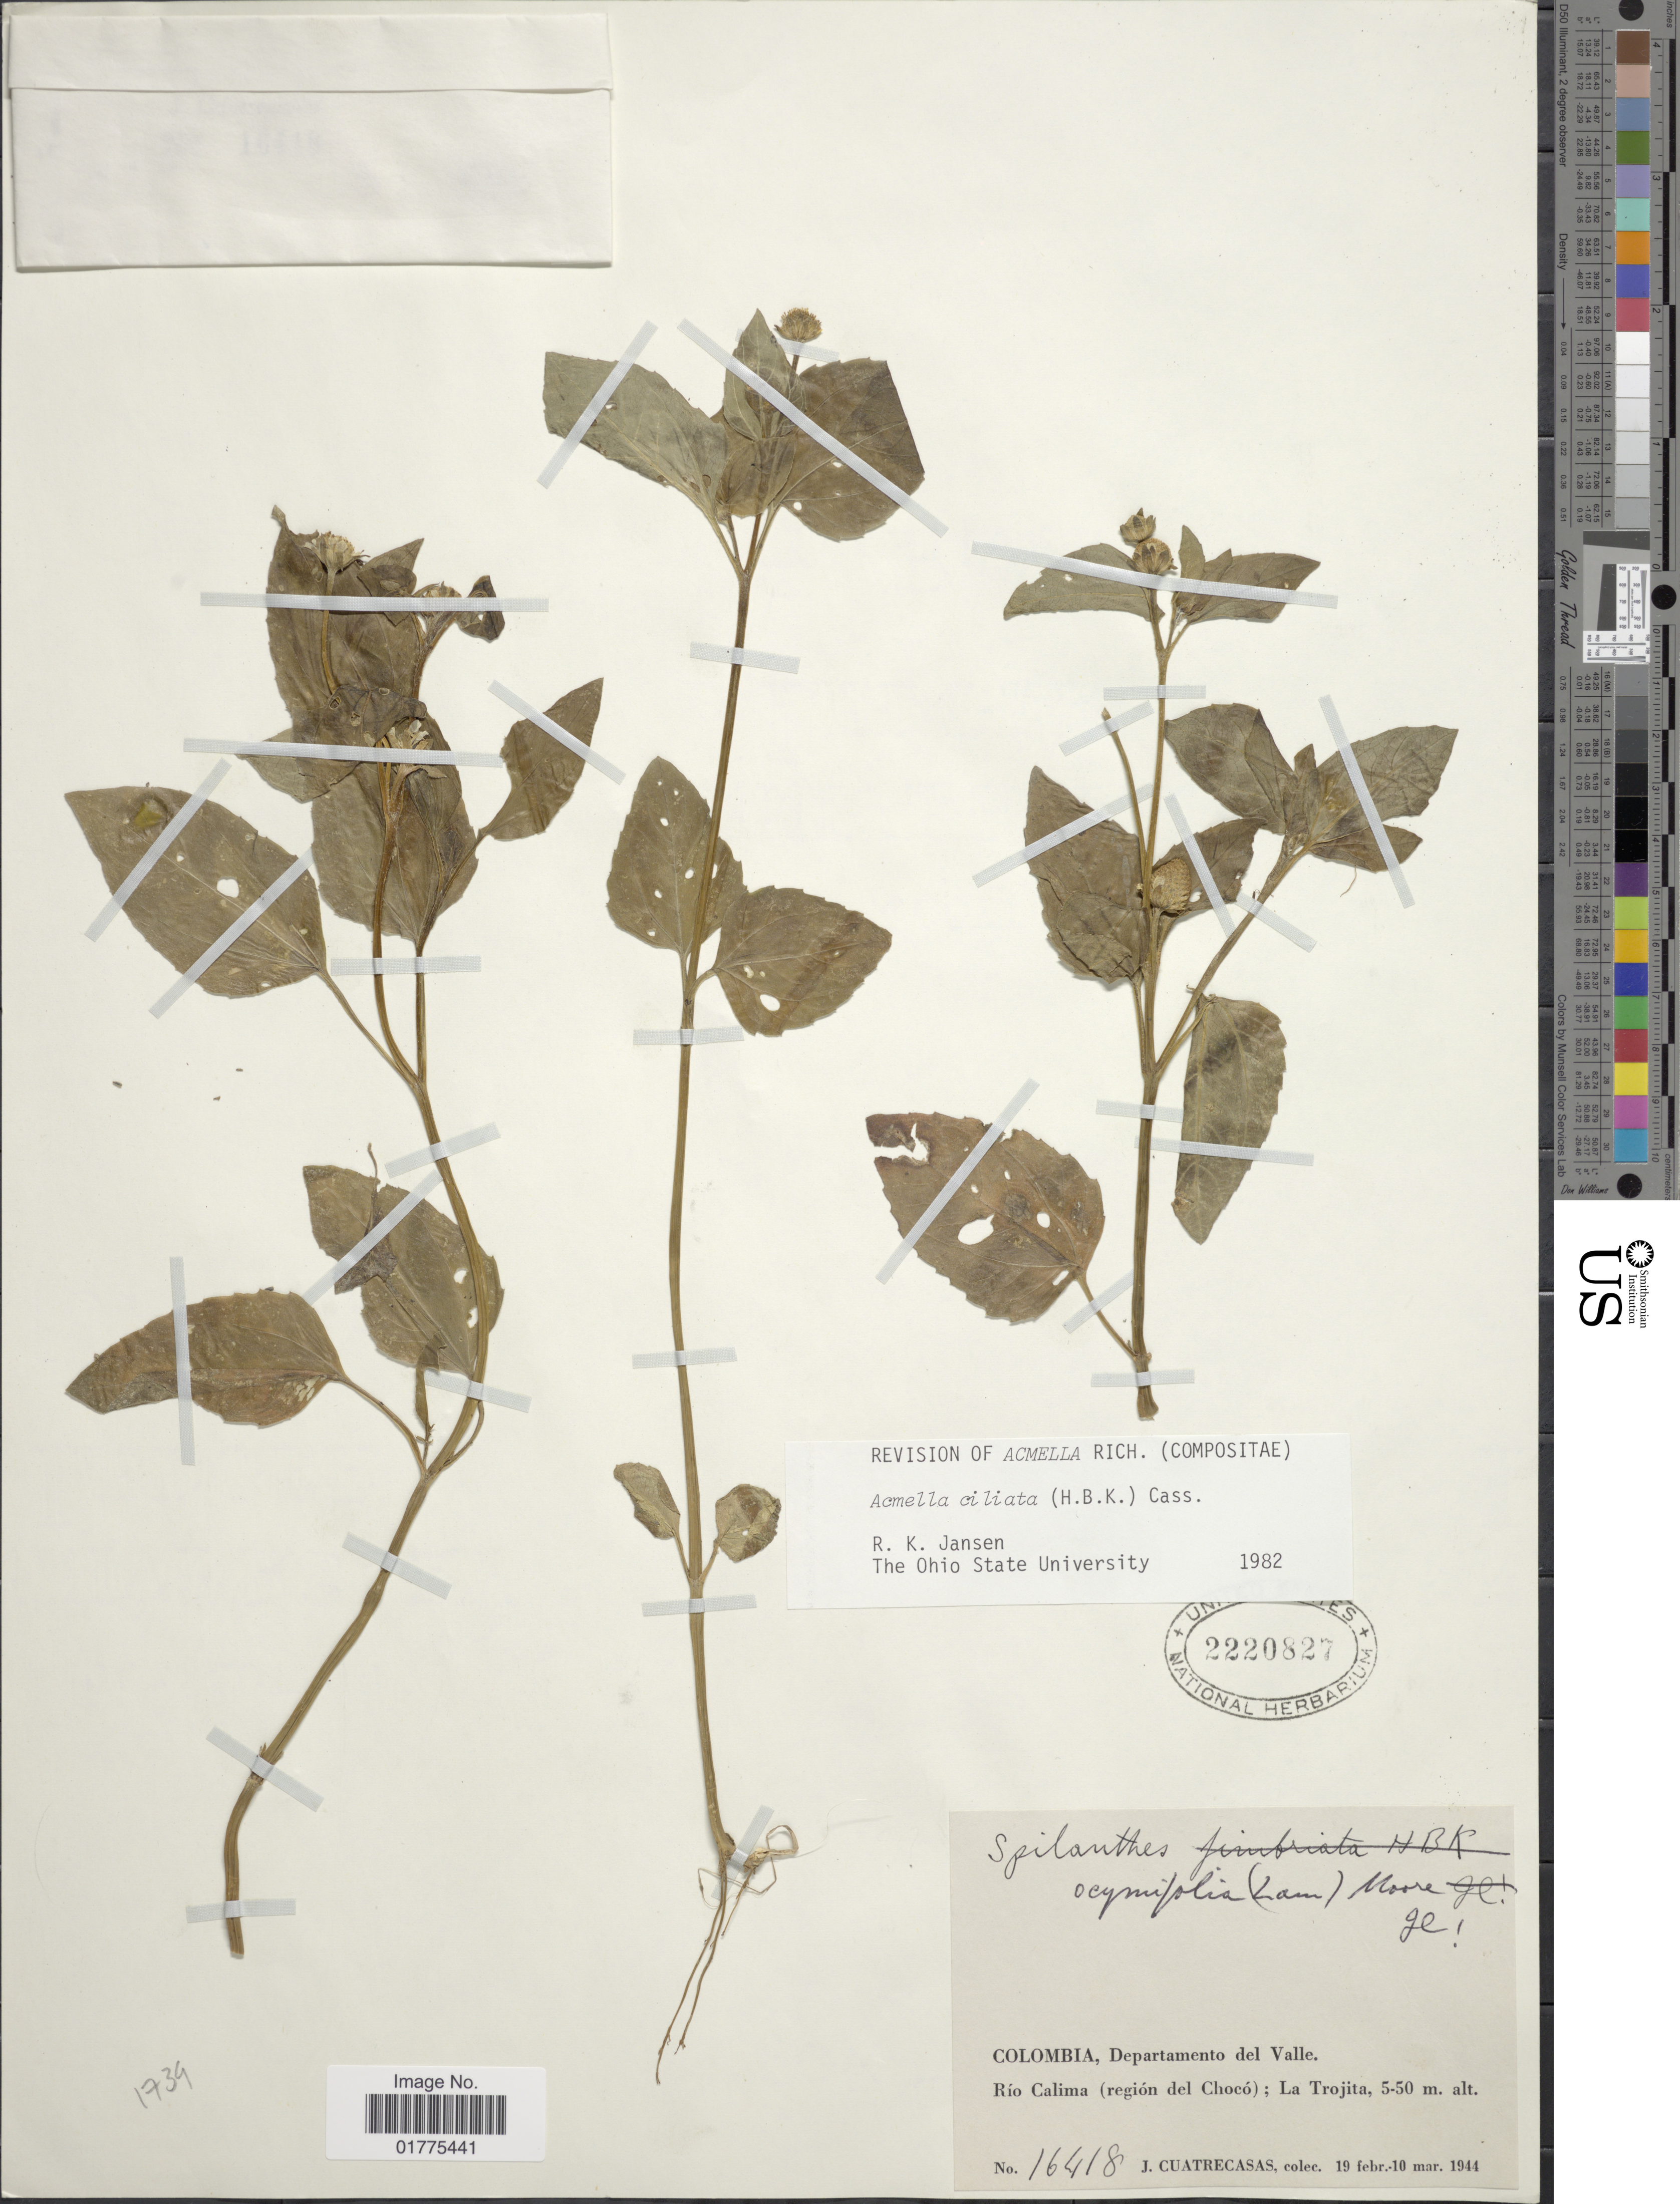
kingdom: Plantae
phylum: Tracheophyta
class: Magnoliopsida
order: Asterales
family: Asteraceae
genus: Acmella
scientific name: Acmella ciliata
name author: (Kunth) Cass.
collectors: J. Cuatrecasas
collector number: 16418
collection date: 1944-02-19/1944-03-10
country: Colombia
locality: Departamento del Valle. Rio Calima (region del Choco); La Trojita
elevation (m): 5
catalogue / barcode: US 2220827